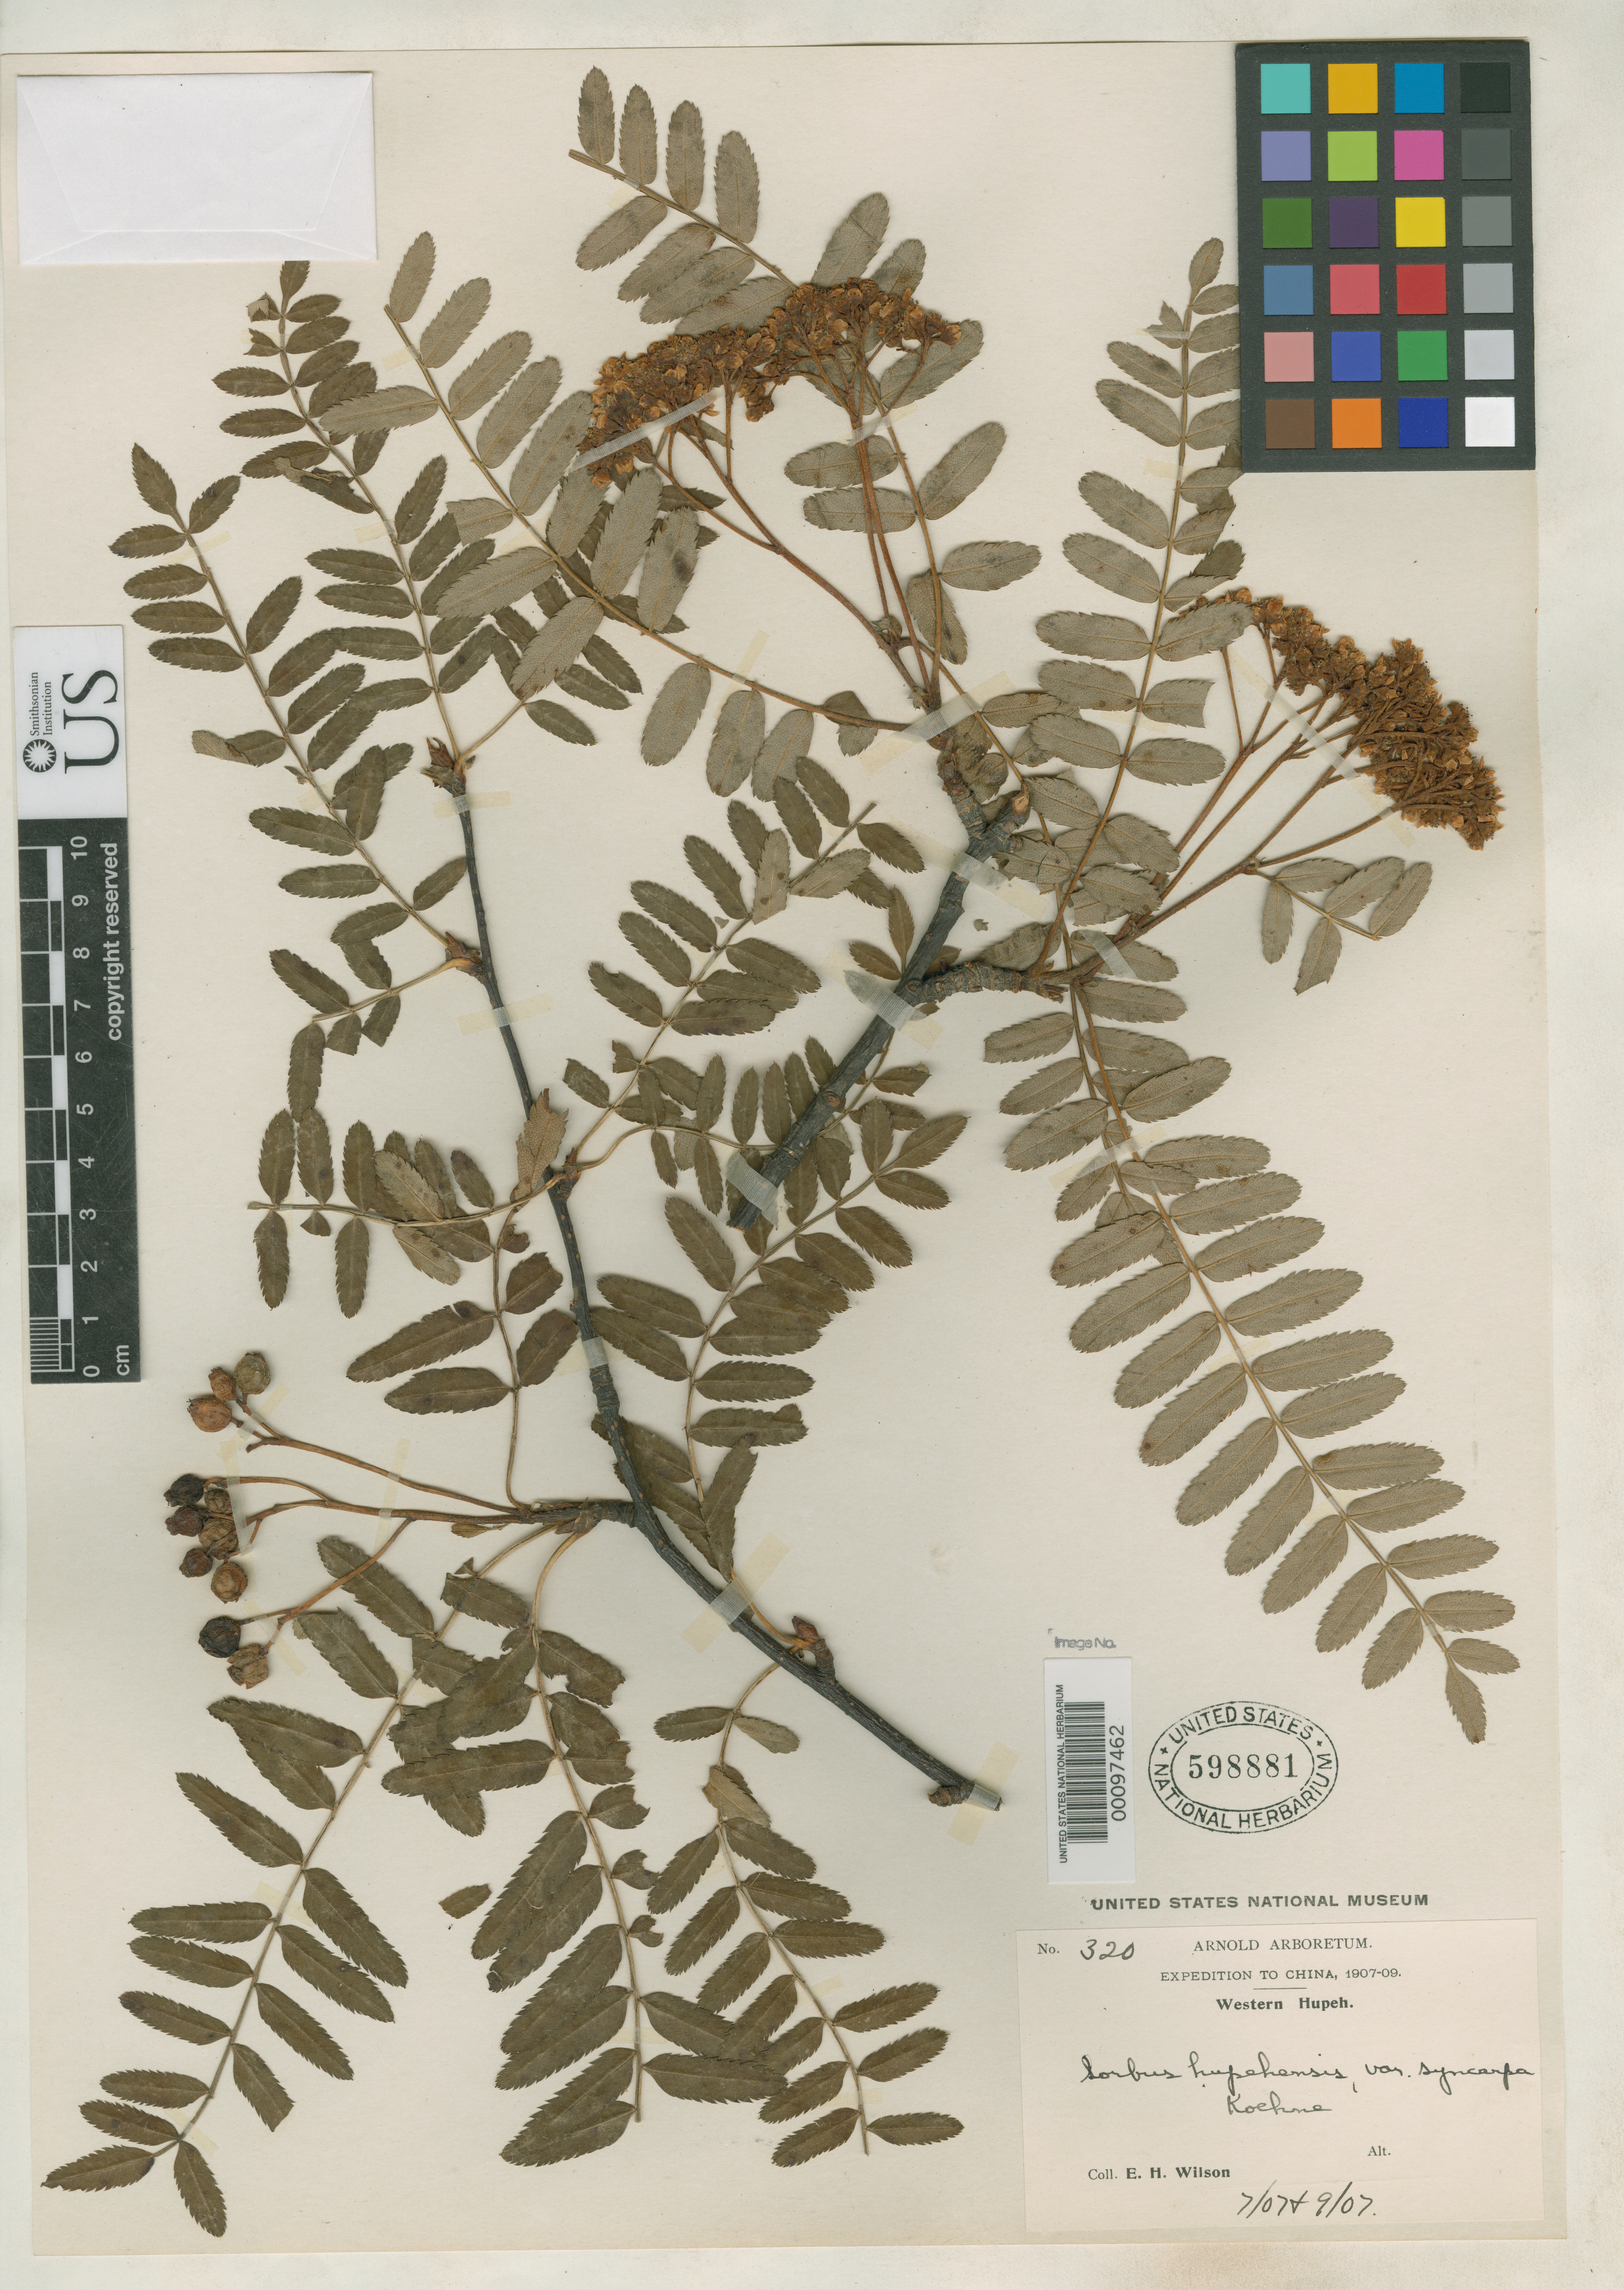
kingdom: Plantae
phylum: Tracheophyta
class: Magnoliopsida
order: Rosales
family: Rosaceae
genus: Sorbus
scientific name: Sorbus hupehensis var. syncarpa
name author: Koehne in Sarg.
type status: Isosyntype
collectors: E. H. Wilson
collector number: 320 p.p.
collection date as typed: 31 May 1907 to -- Sep 1907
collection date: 1907-05-31/1907-09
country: China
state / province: Hubei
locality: Fang Hsien.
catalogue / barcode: US 598881